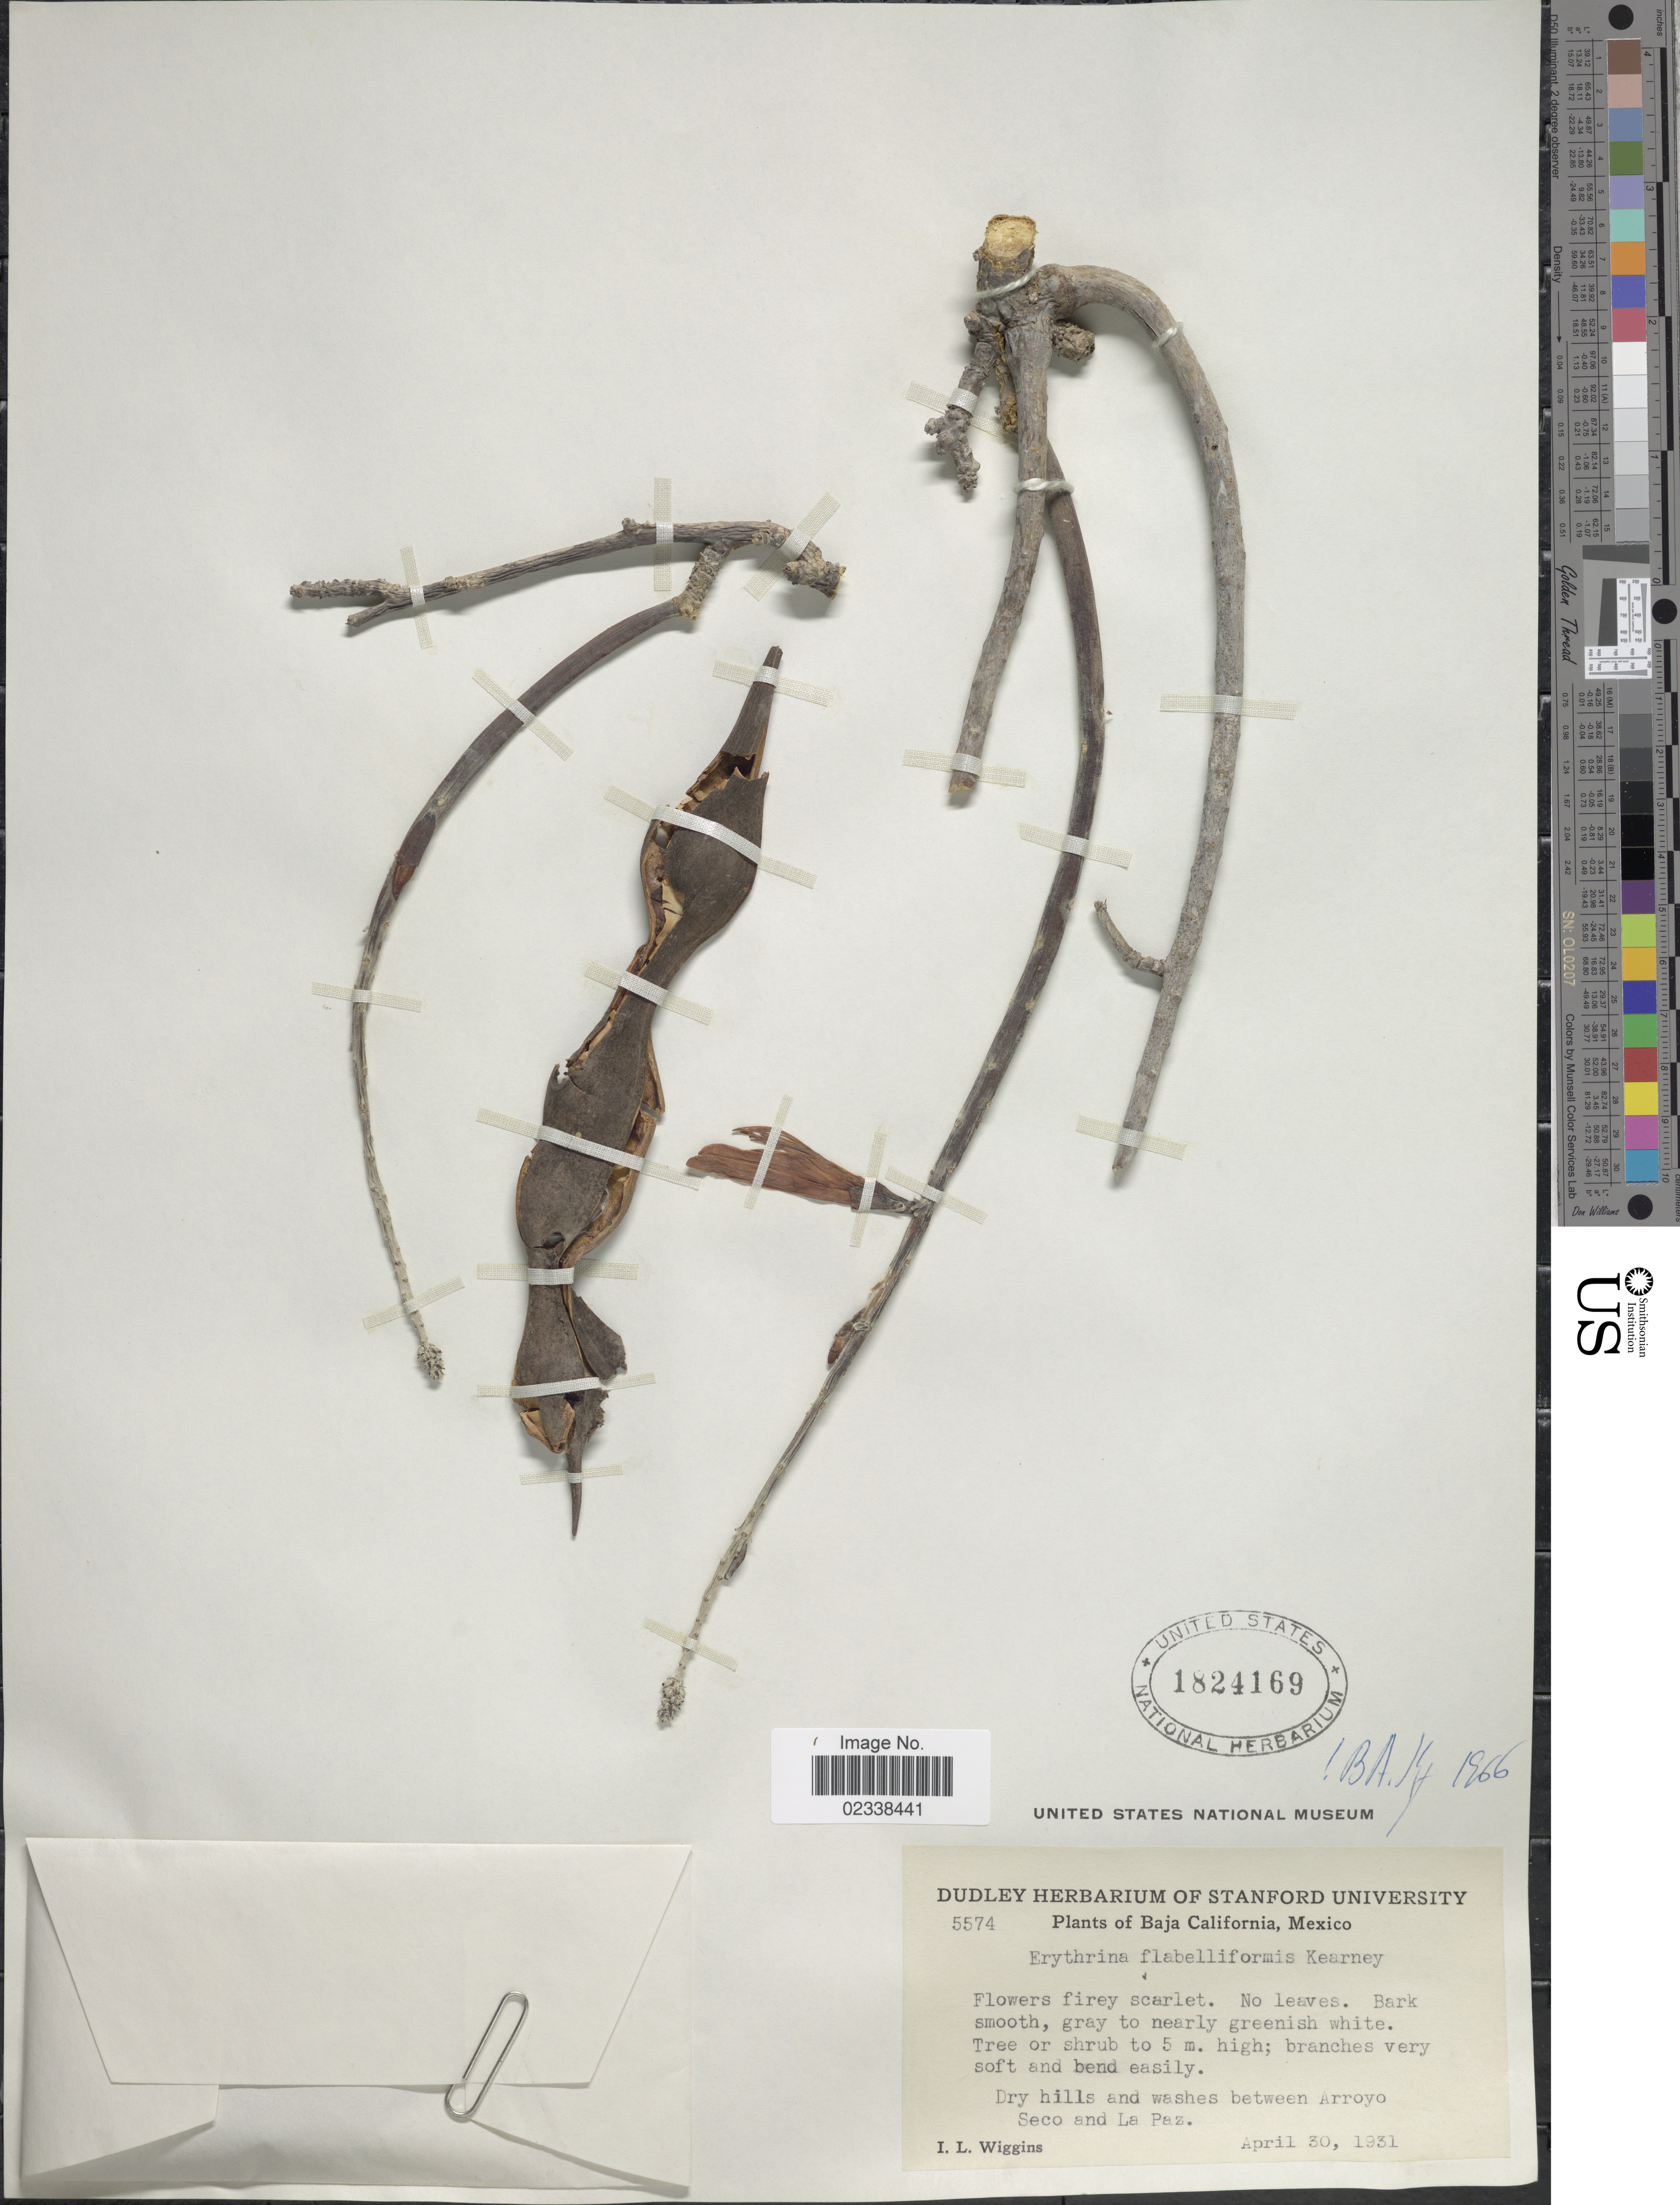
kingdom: Plantae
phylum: Tracheophyta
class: Magnoliopsida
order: Fabales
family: Fabaceae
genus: Erythrina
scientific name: Erythrina flabelliformis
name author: Kearney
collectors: I. L. Wiggins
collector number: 5574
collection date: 1931-04-30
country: Mexico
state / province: Baja California Sur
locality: Between Arroyo Seco and La Paz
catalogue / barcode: US 1824169